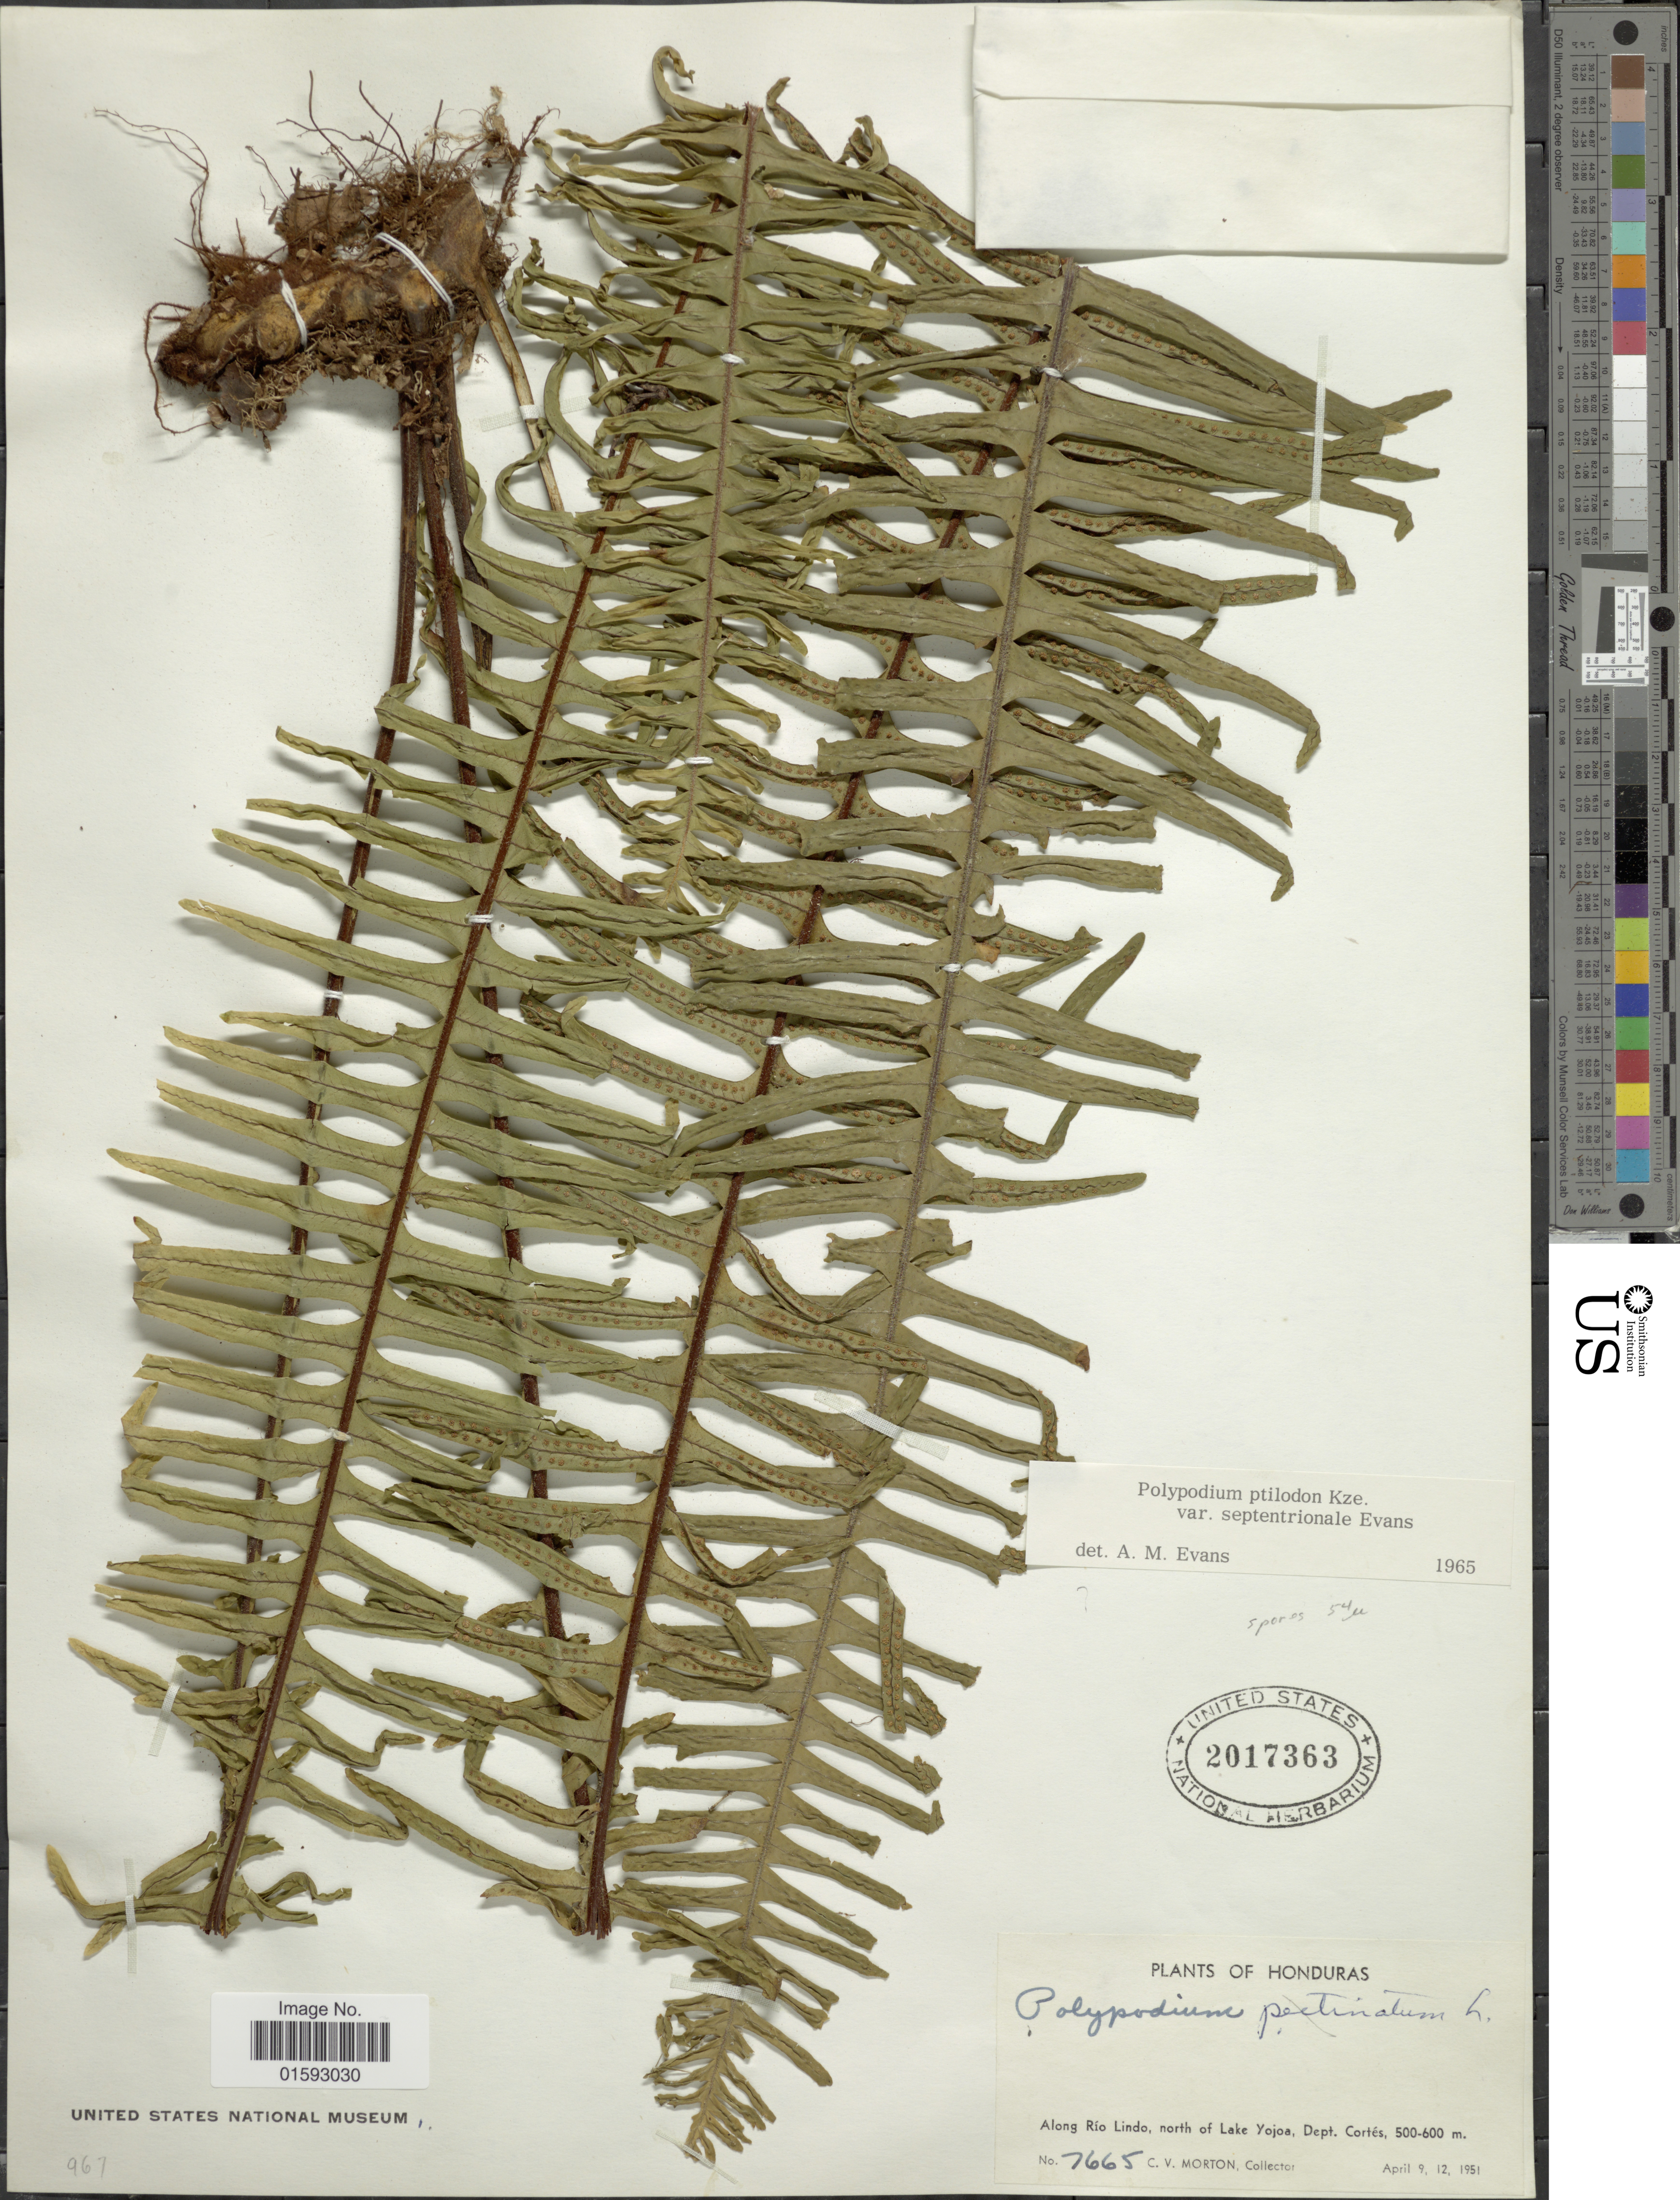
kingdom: Plantae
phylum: Tracheophyta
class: Polypodiopsida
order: Polypodiales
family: Polypodiaceae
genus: Pecluma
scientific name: Pecluma ptilodos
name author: (Kunze) Price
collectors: C. V. Morton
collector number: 7665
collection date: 1951-04-09/1951-04-12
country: Honduras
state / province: Cortés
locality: Along Rio Lindo, north of Lake Yojoa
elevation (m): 500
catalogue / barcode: US 2017363